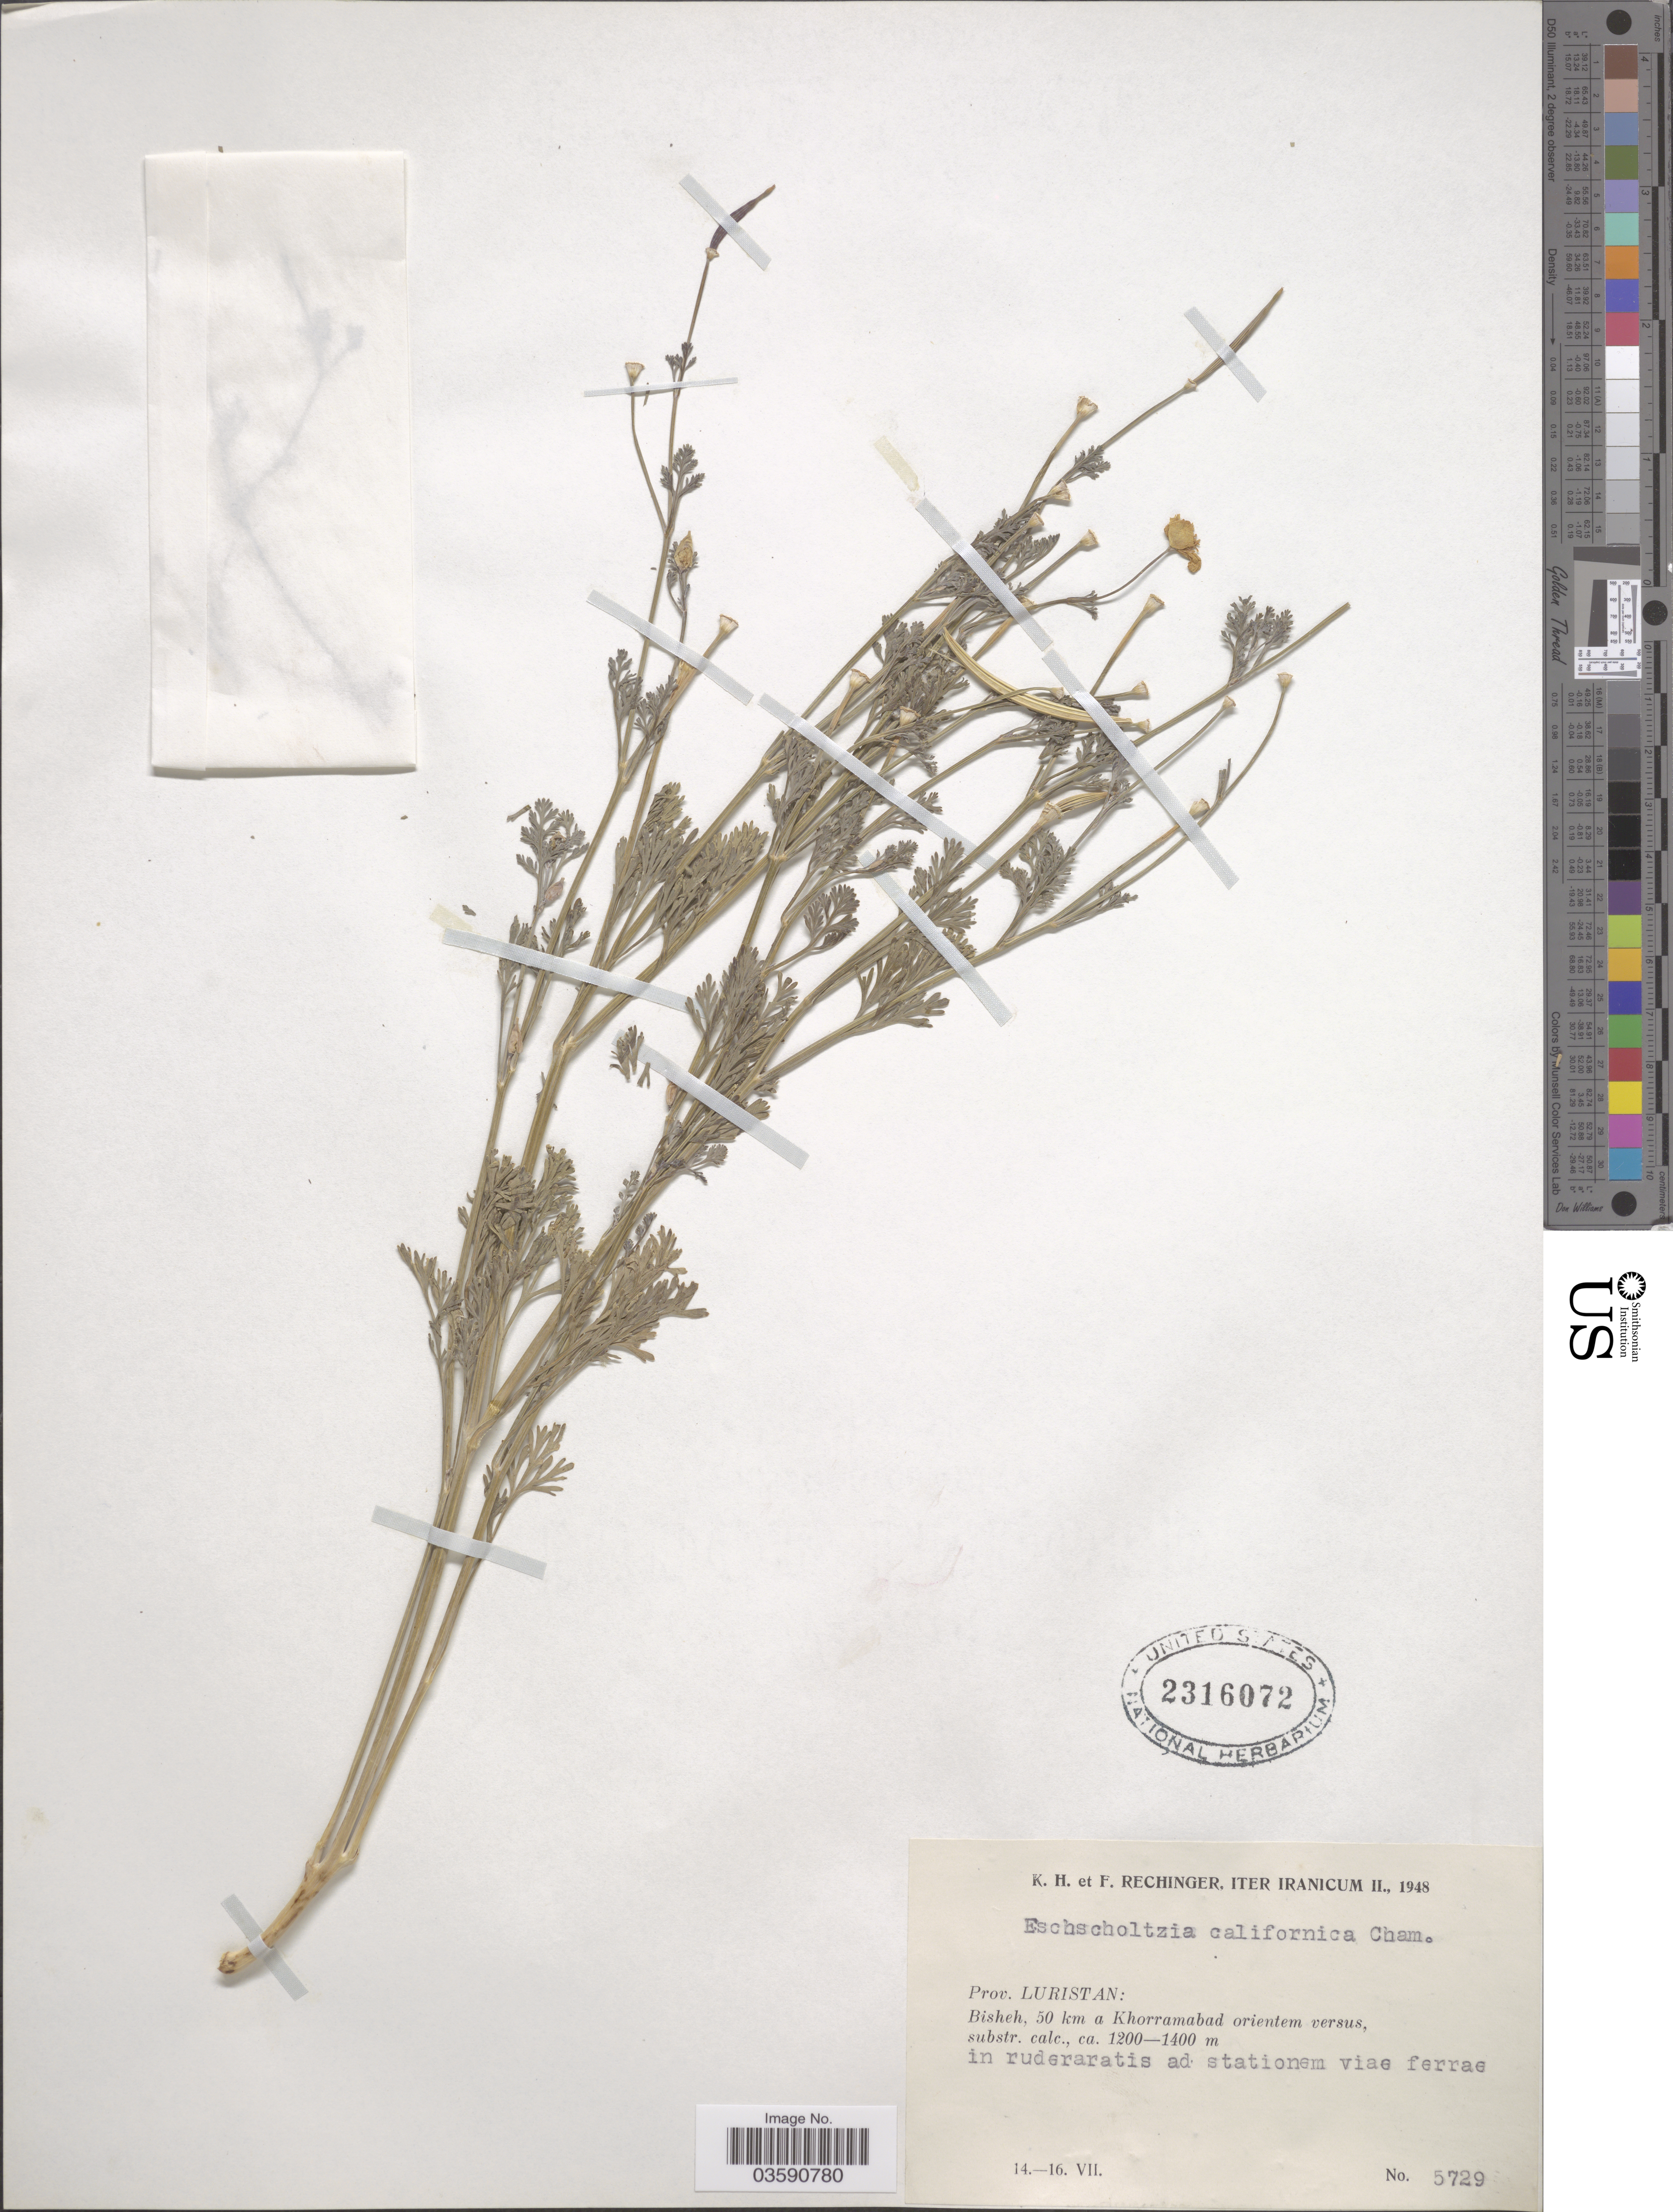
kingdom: Plantae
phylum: Tracheophyta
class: Magnoliopsida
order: Ranunculales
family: Papaveraceae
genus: Eschscholzia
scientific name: Eschscholzia californica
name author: Cham.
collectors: K. H. Rechinger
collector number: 5729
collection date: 1948-07-14/1948-07-16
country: Iran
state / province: Lorestan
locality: Iter Iranicum. Prov. Luristan: Bisheh, 50 km a Khorramabad orientem versus, substr. calc.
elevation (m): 1200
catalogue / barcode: US 2316072